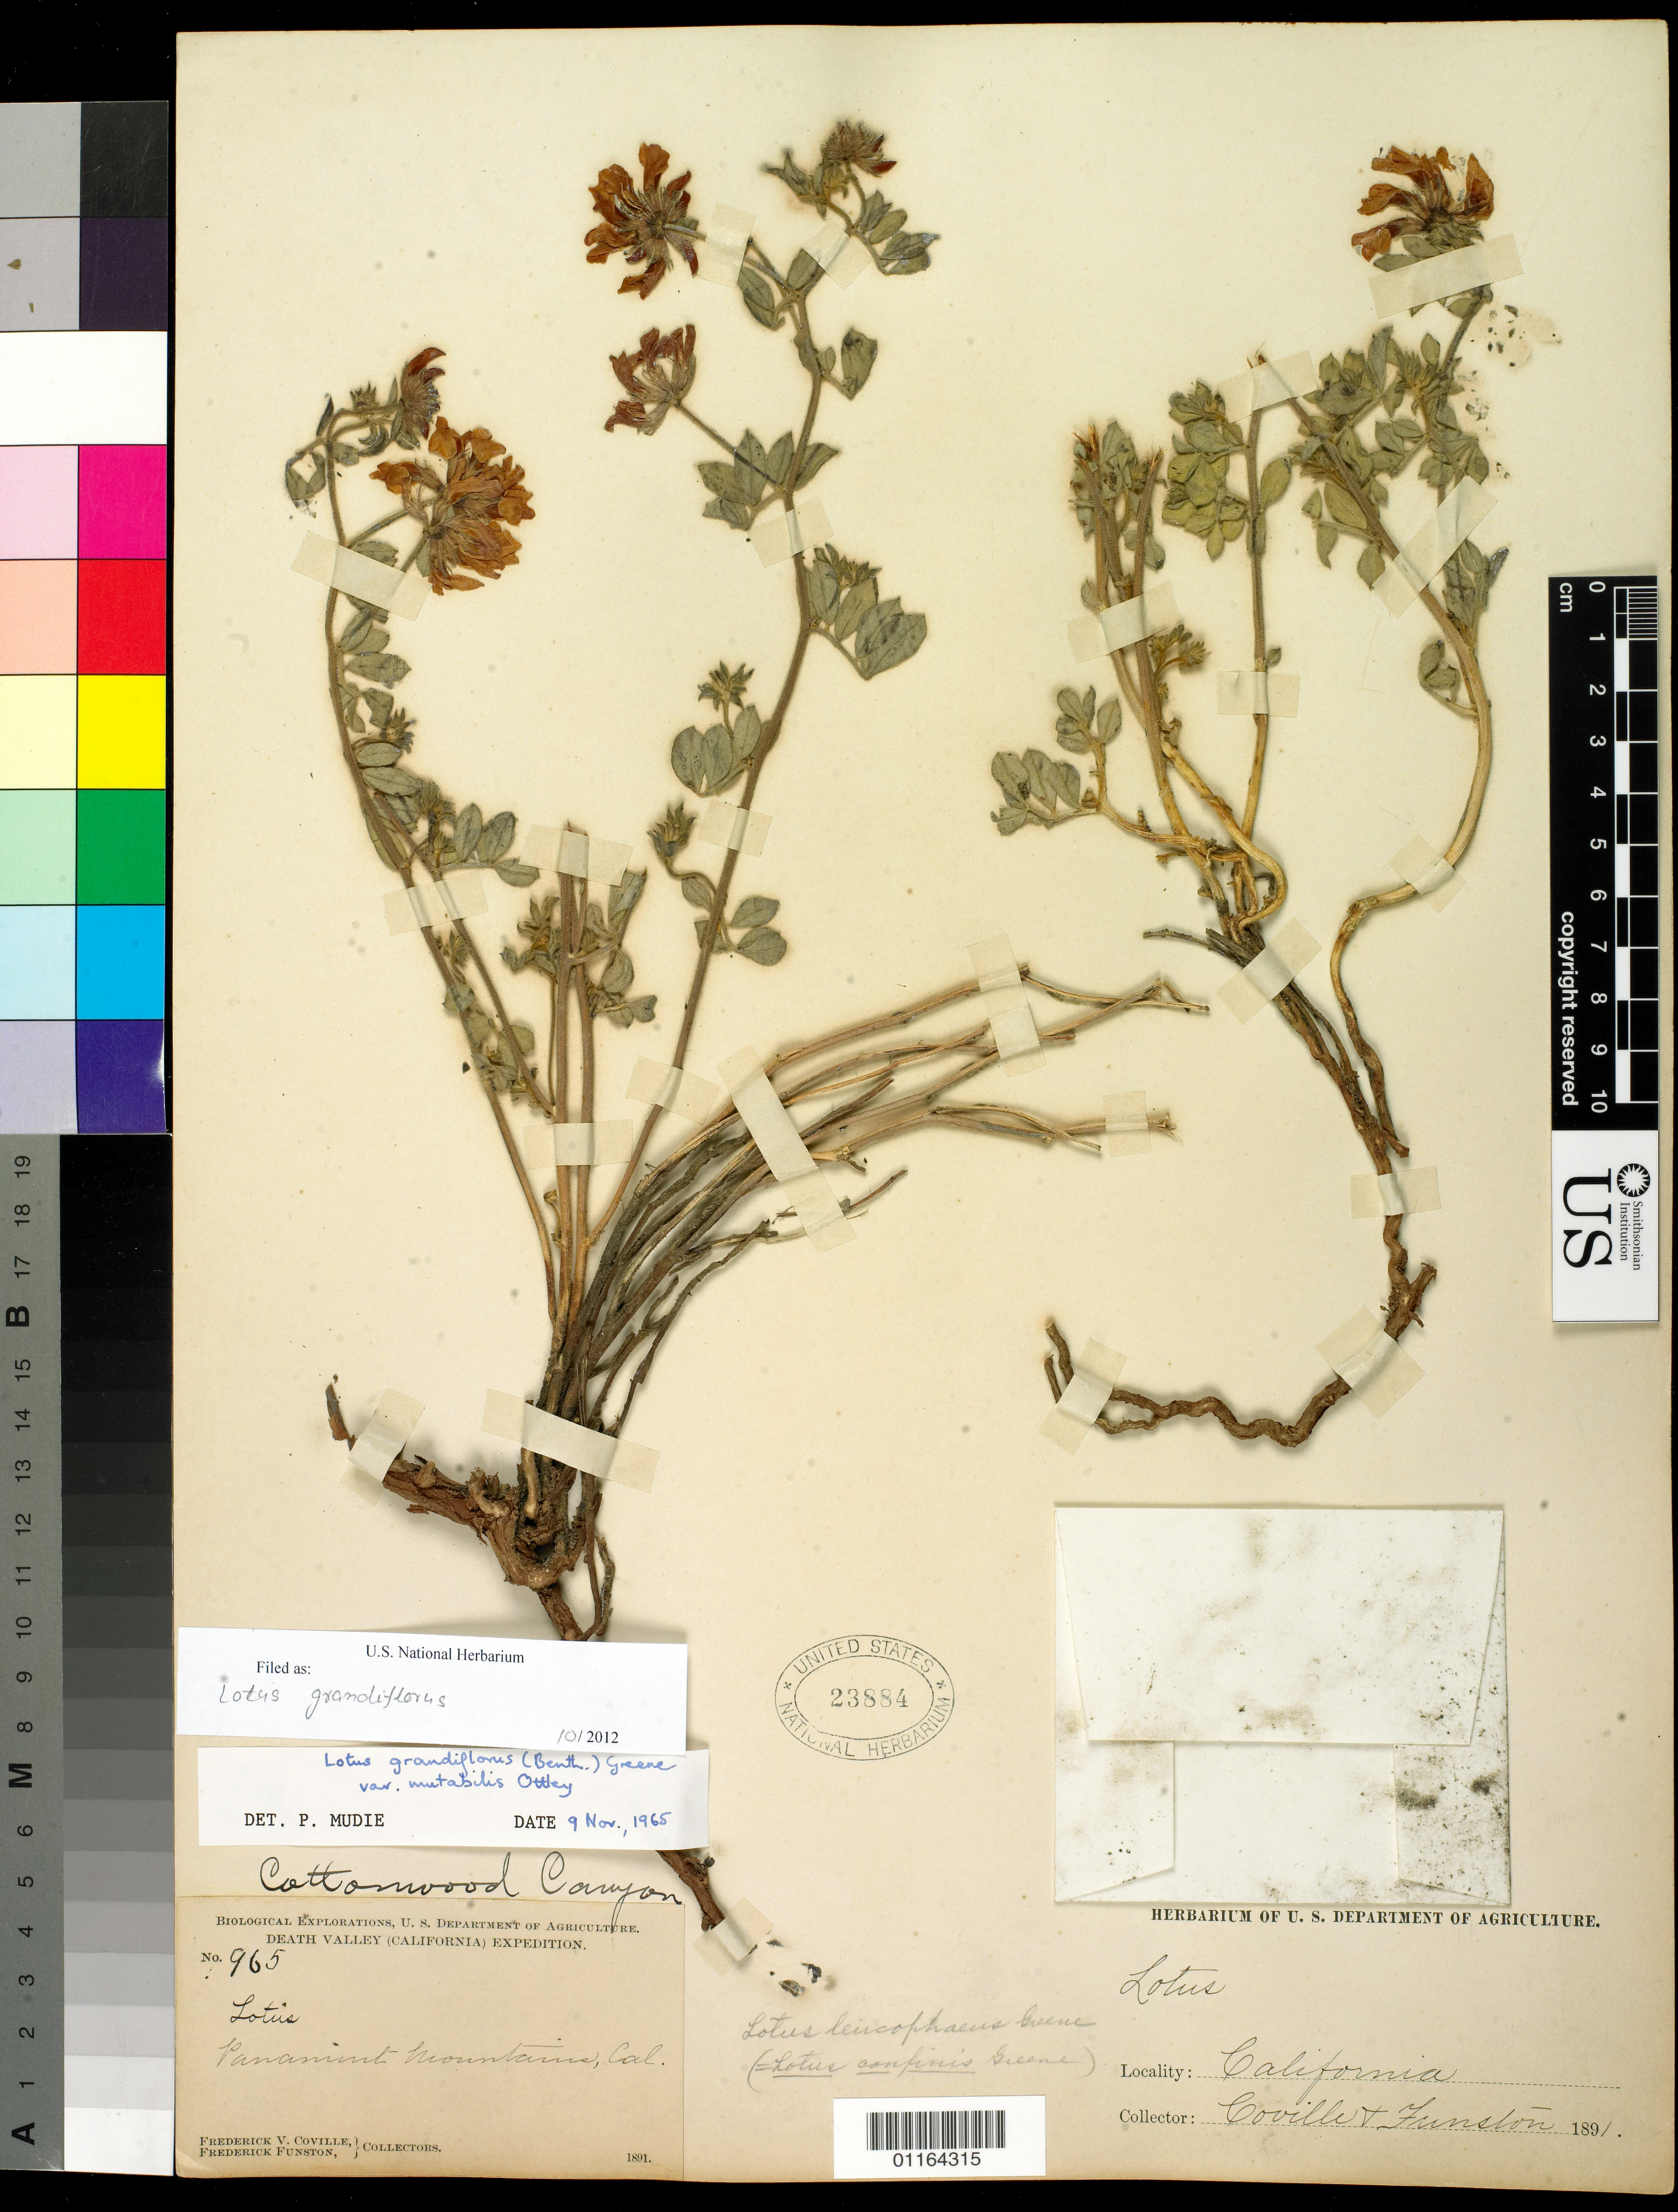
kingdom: Plantae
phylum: Tracheophyta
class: Magnoliopsida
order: Fabales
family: Fabaceae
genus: Ottleya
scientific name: Ottleya grandiflora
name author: (Benth.) D.D. Sokoloff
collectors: F. V. Coville & F. Funston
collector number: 965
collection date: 1891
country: United States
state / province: California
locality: Panamint Mts.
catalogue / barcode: US 23884